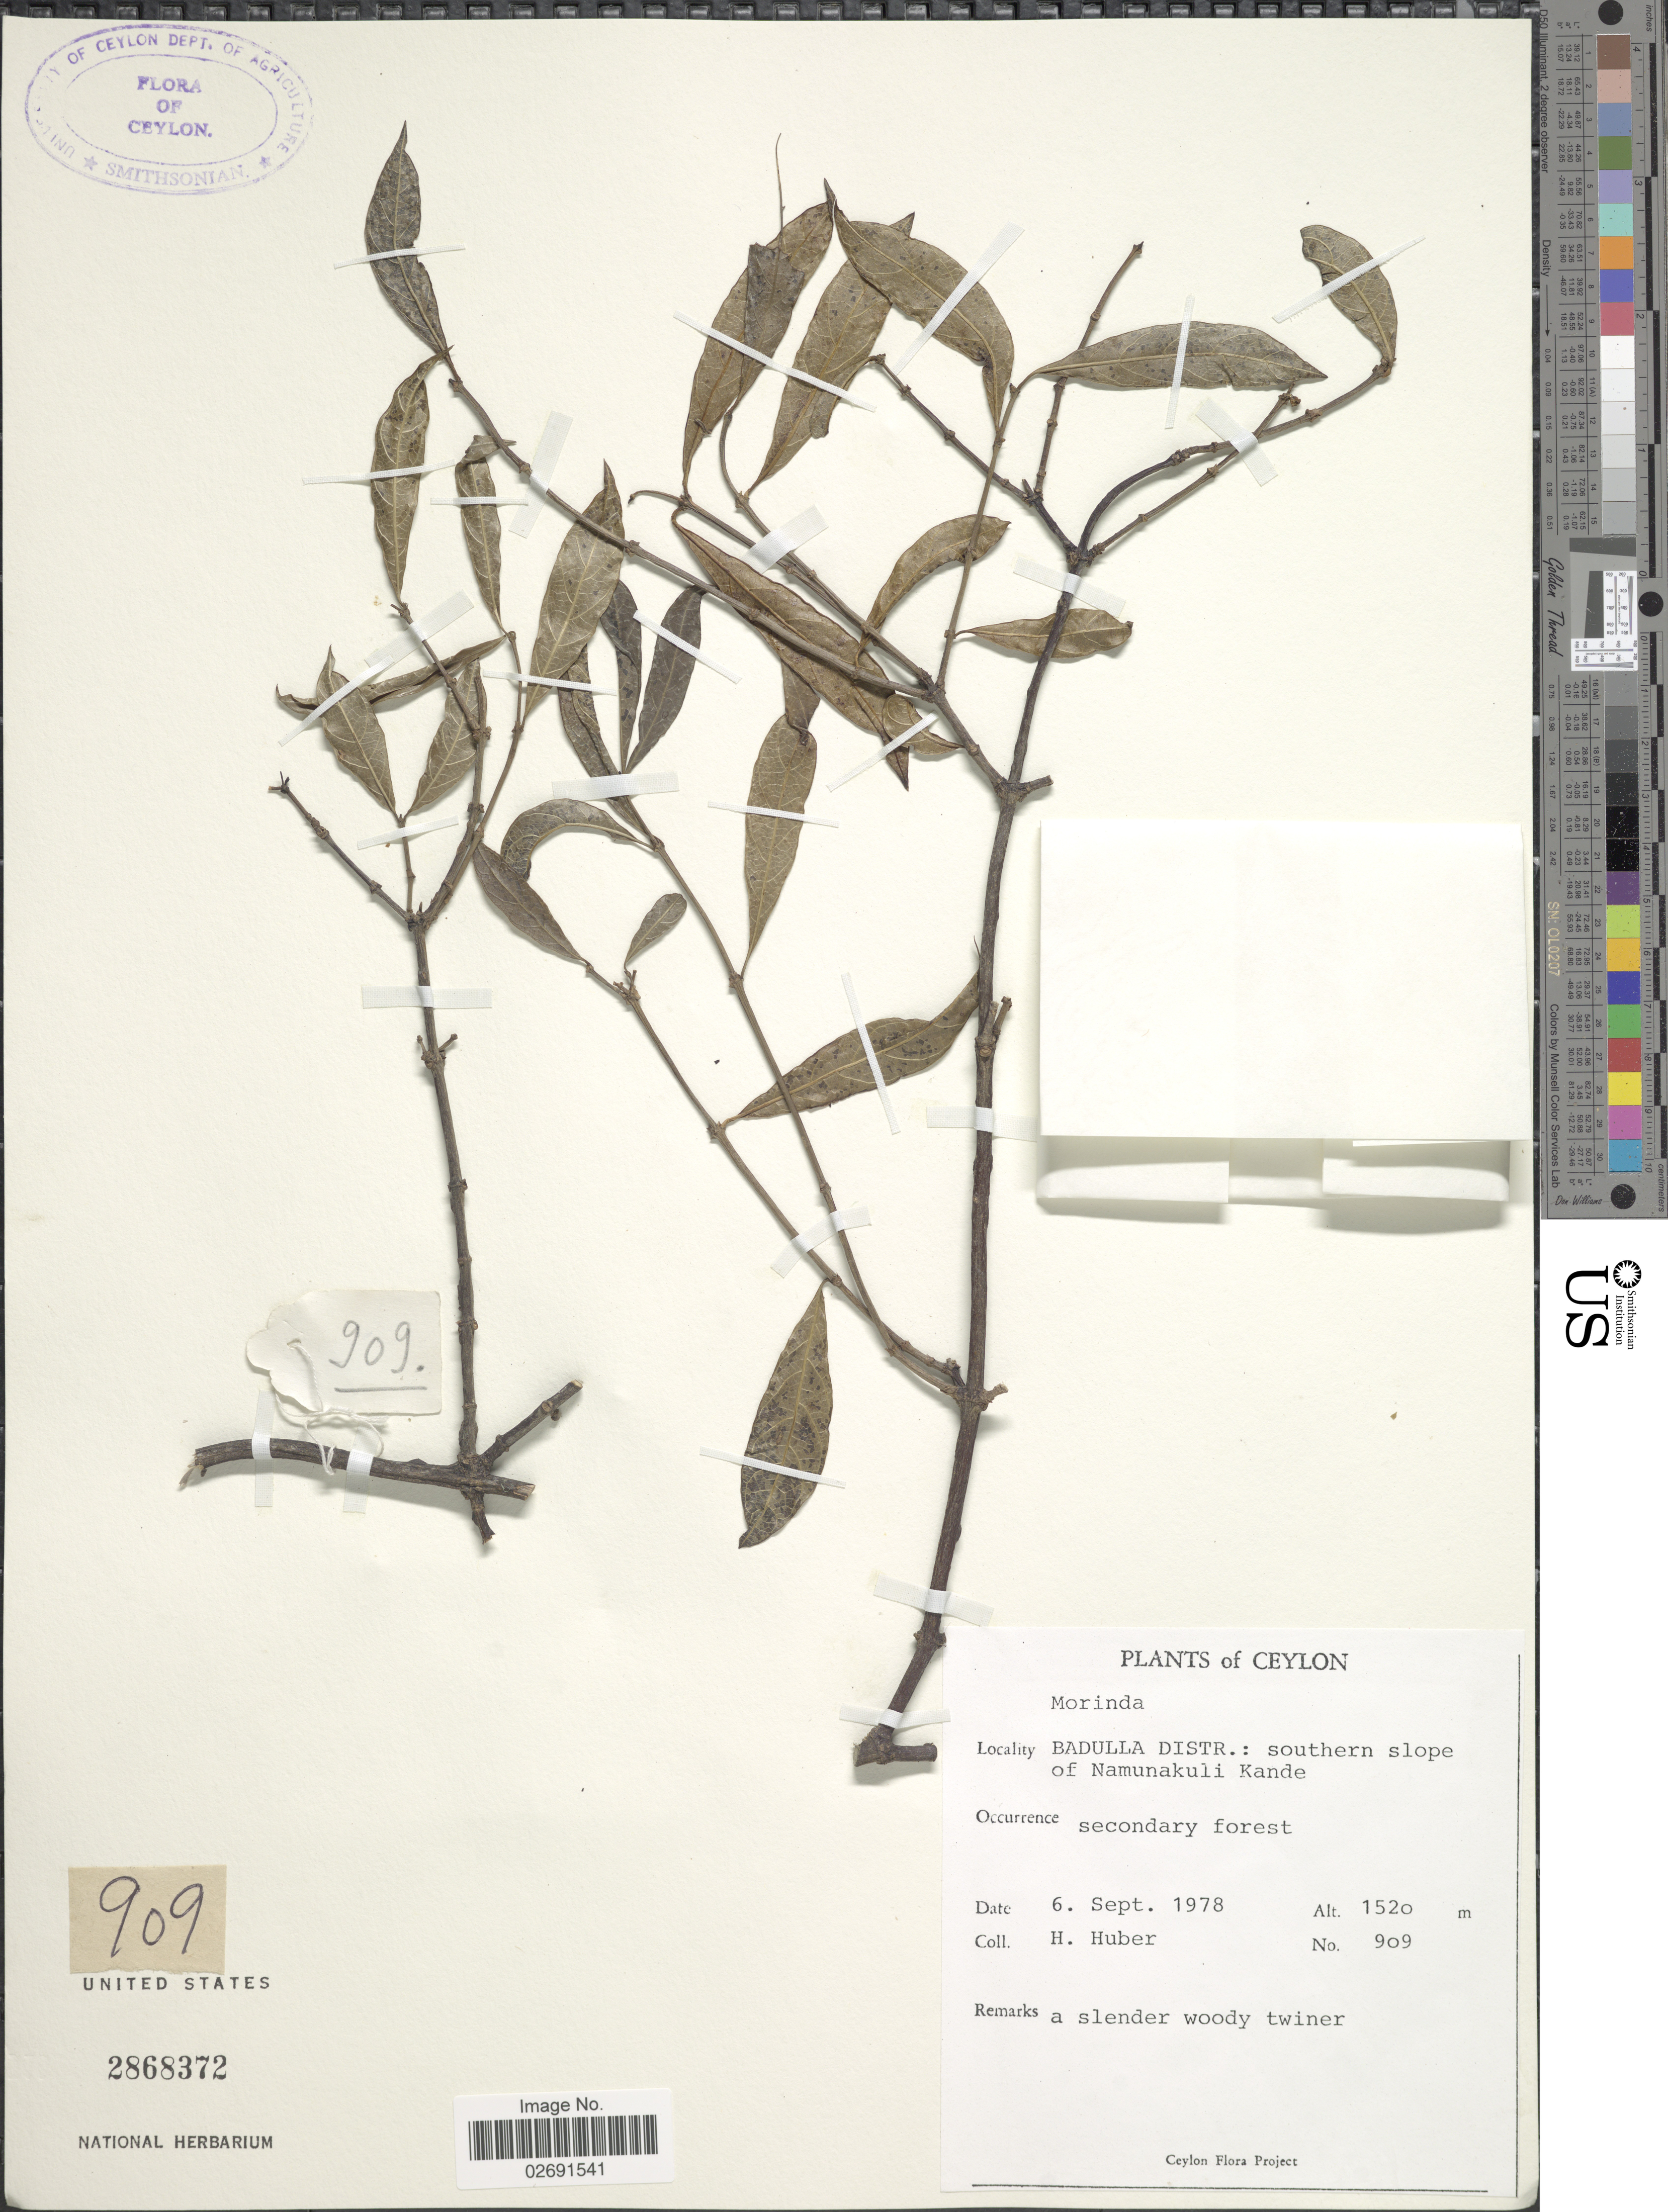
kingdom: Plantae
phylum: Tracheophyta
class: Magnoliopsida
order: Gentianales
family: Rubiaceae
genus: Gynochthodes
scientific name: Gynochthodes umbellata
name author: (L.) Razafim. & B. Bremer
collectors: H. Huber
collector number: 909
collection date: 1978-09-06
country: Sri Lanka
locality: Ceylon, Badulla Distr.: southern slope of Namunakuli Kande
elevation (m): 1520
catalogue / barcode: US 2868372